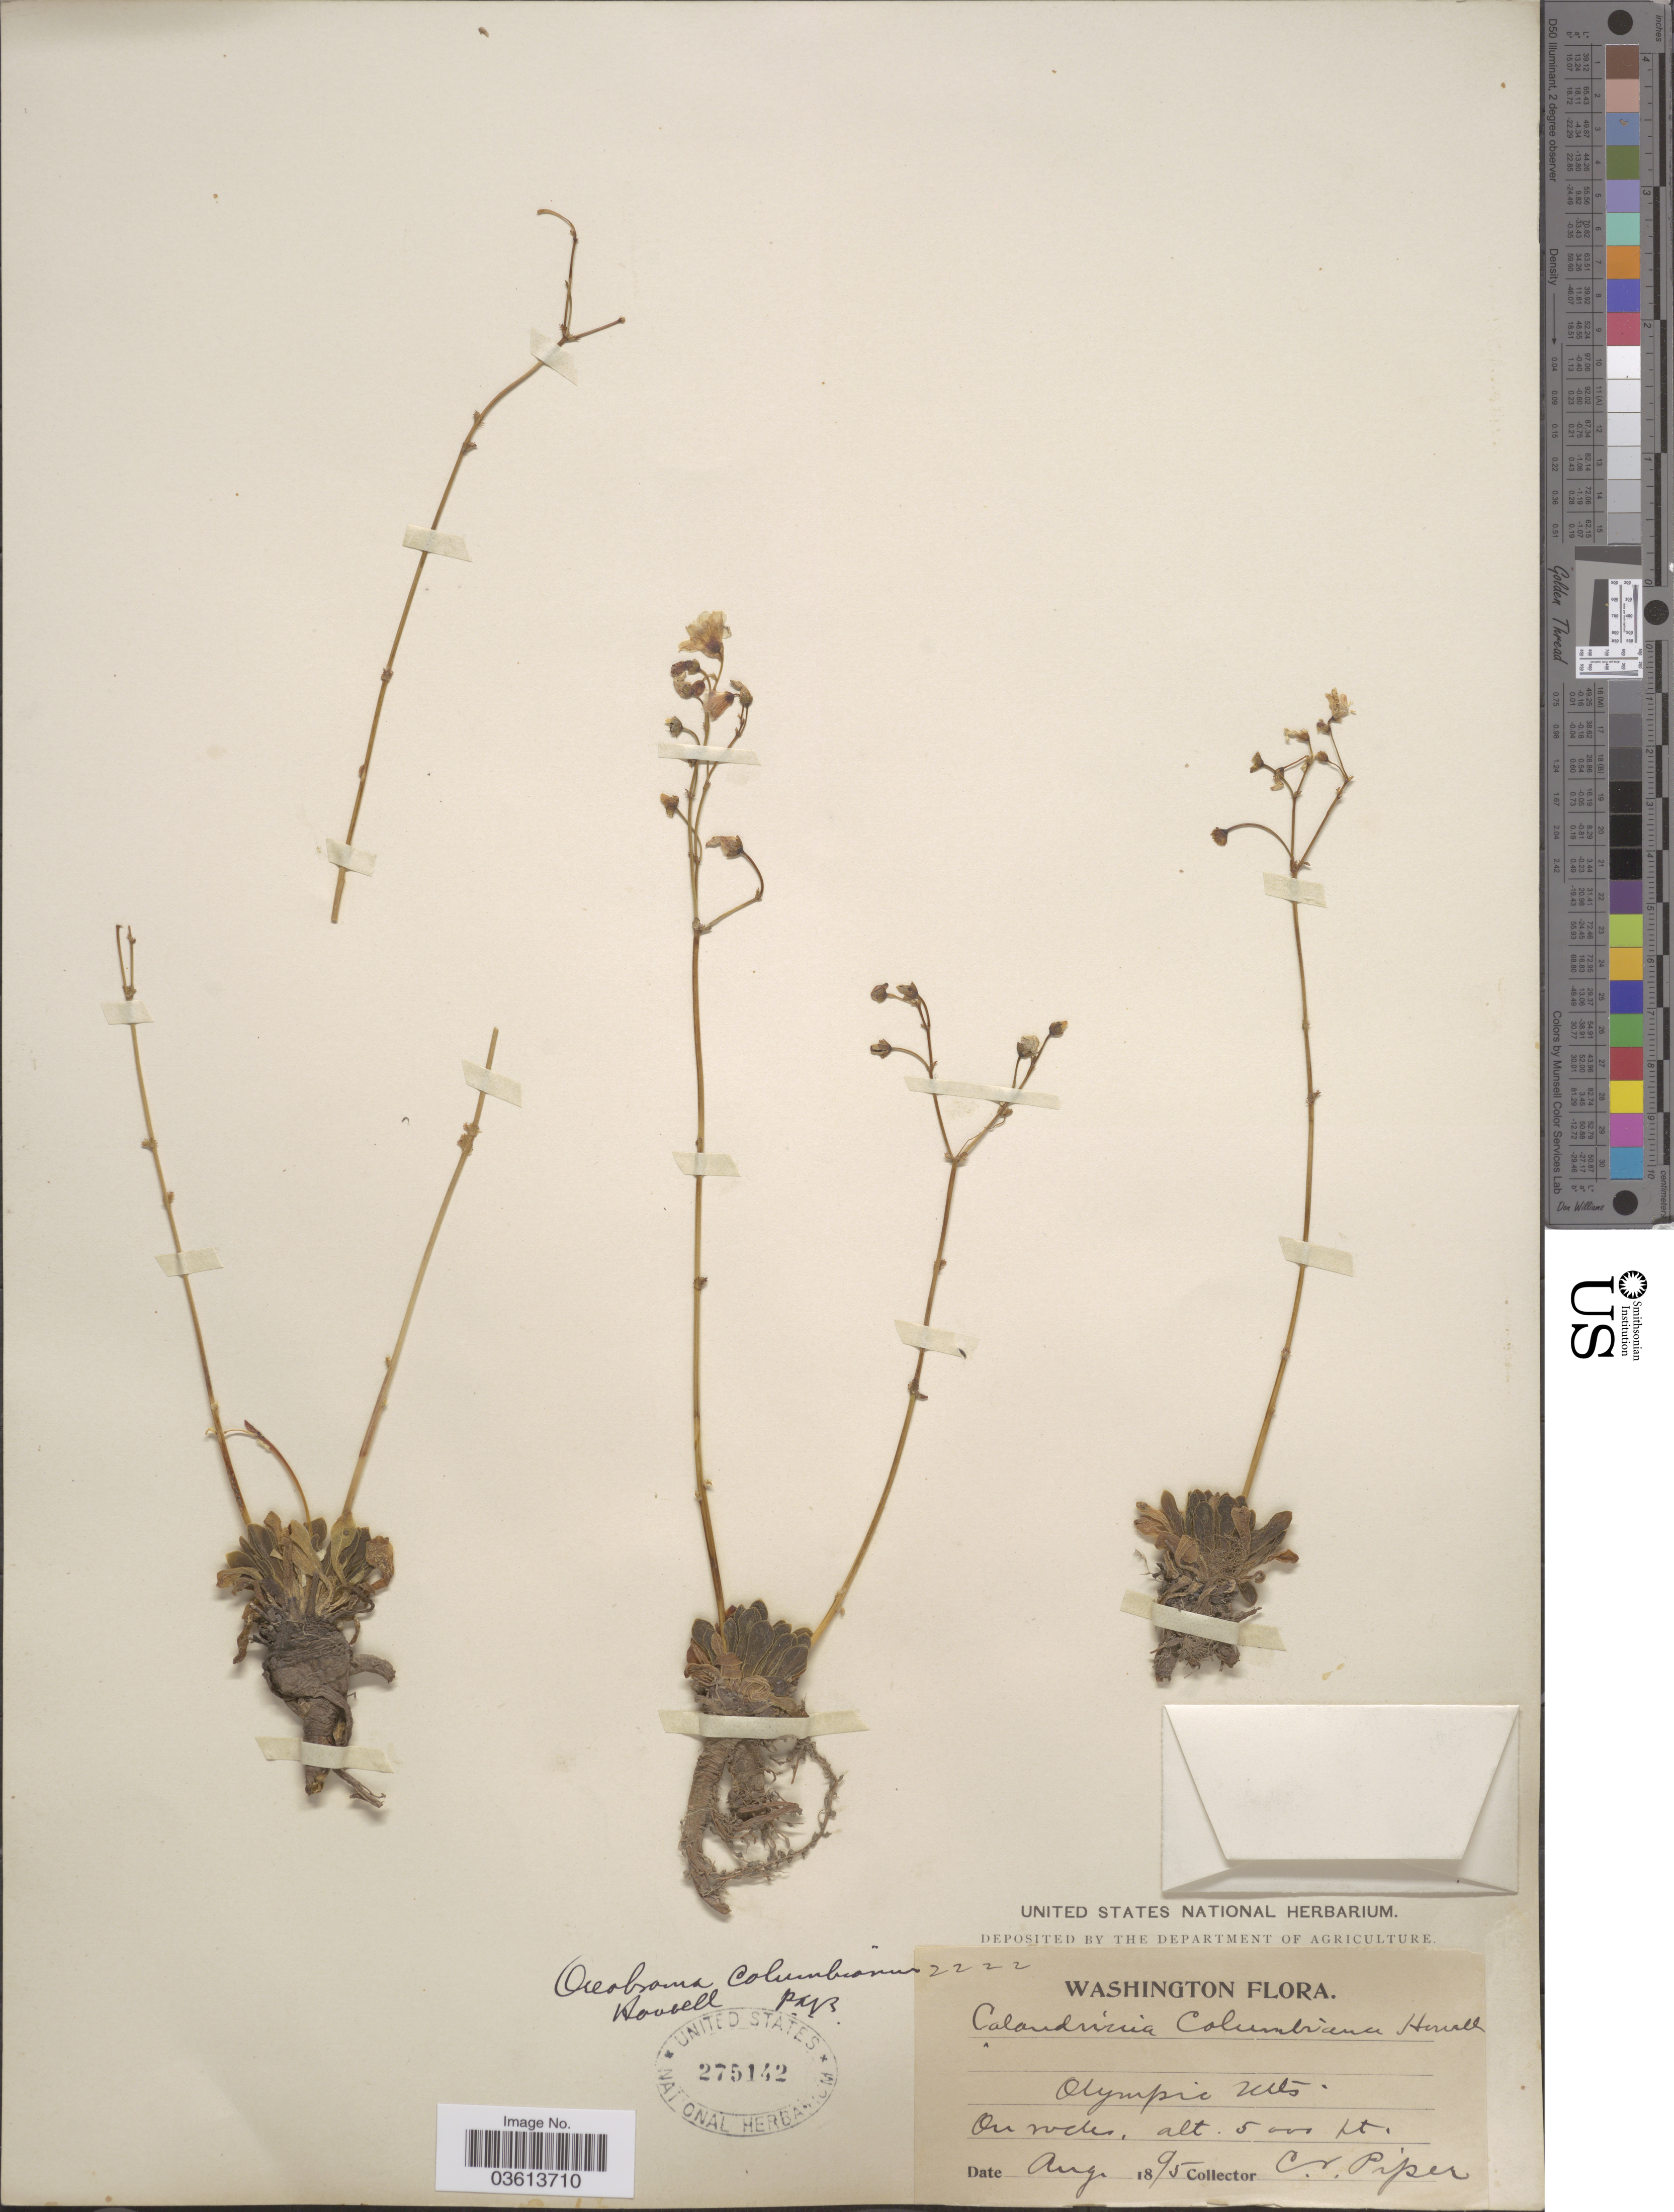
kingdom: Plantae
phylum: Tracheophyta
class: Magnoliopsida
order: Caryophyllales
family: Montiaceae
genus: Lewisia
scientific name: Lewisia columbiana var. rupicola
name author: (English) C.L. Hitchc.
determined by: Strong, Mark T., (BOT), Smithsonian Institution - National Museum of Natural History (UNITED STATES)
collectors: C. V. Piper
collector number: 2222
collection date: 1895-08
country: United States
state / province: Washington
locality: Olympic Mts.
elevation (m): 1524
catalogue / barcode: US 275142